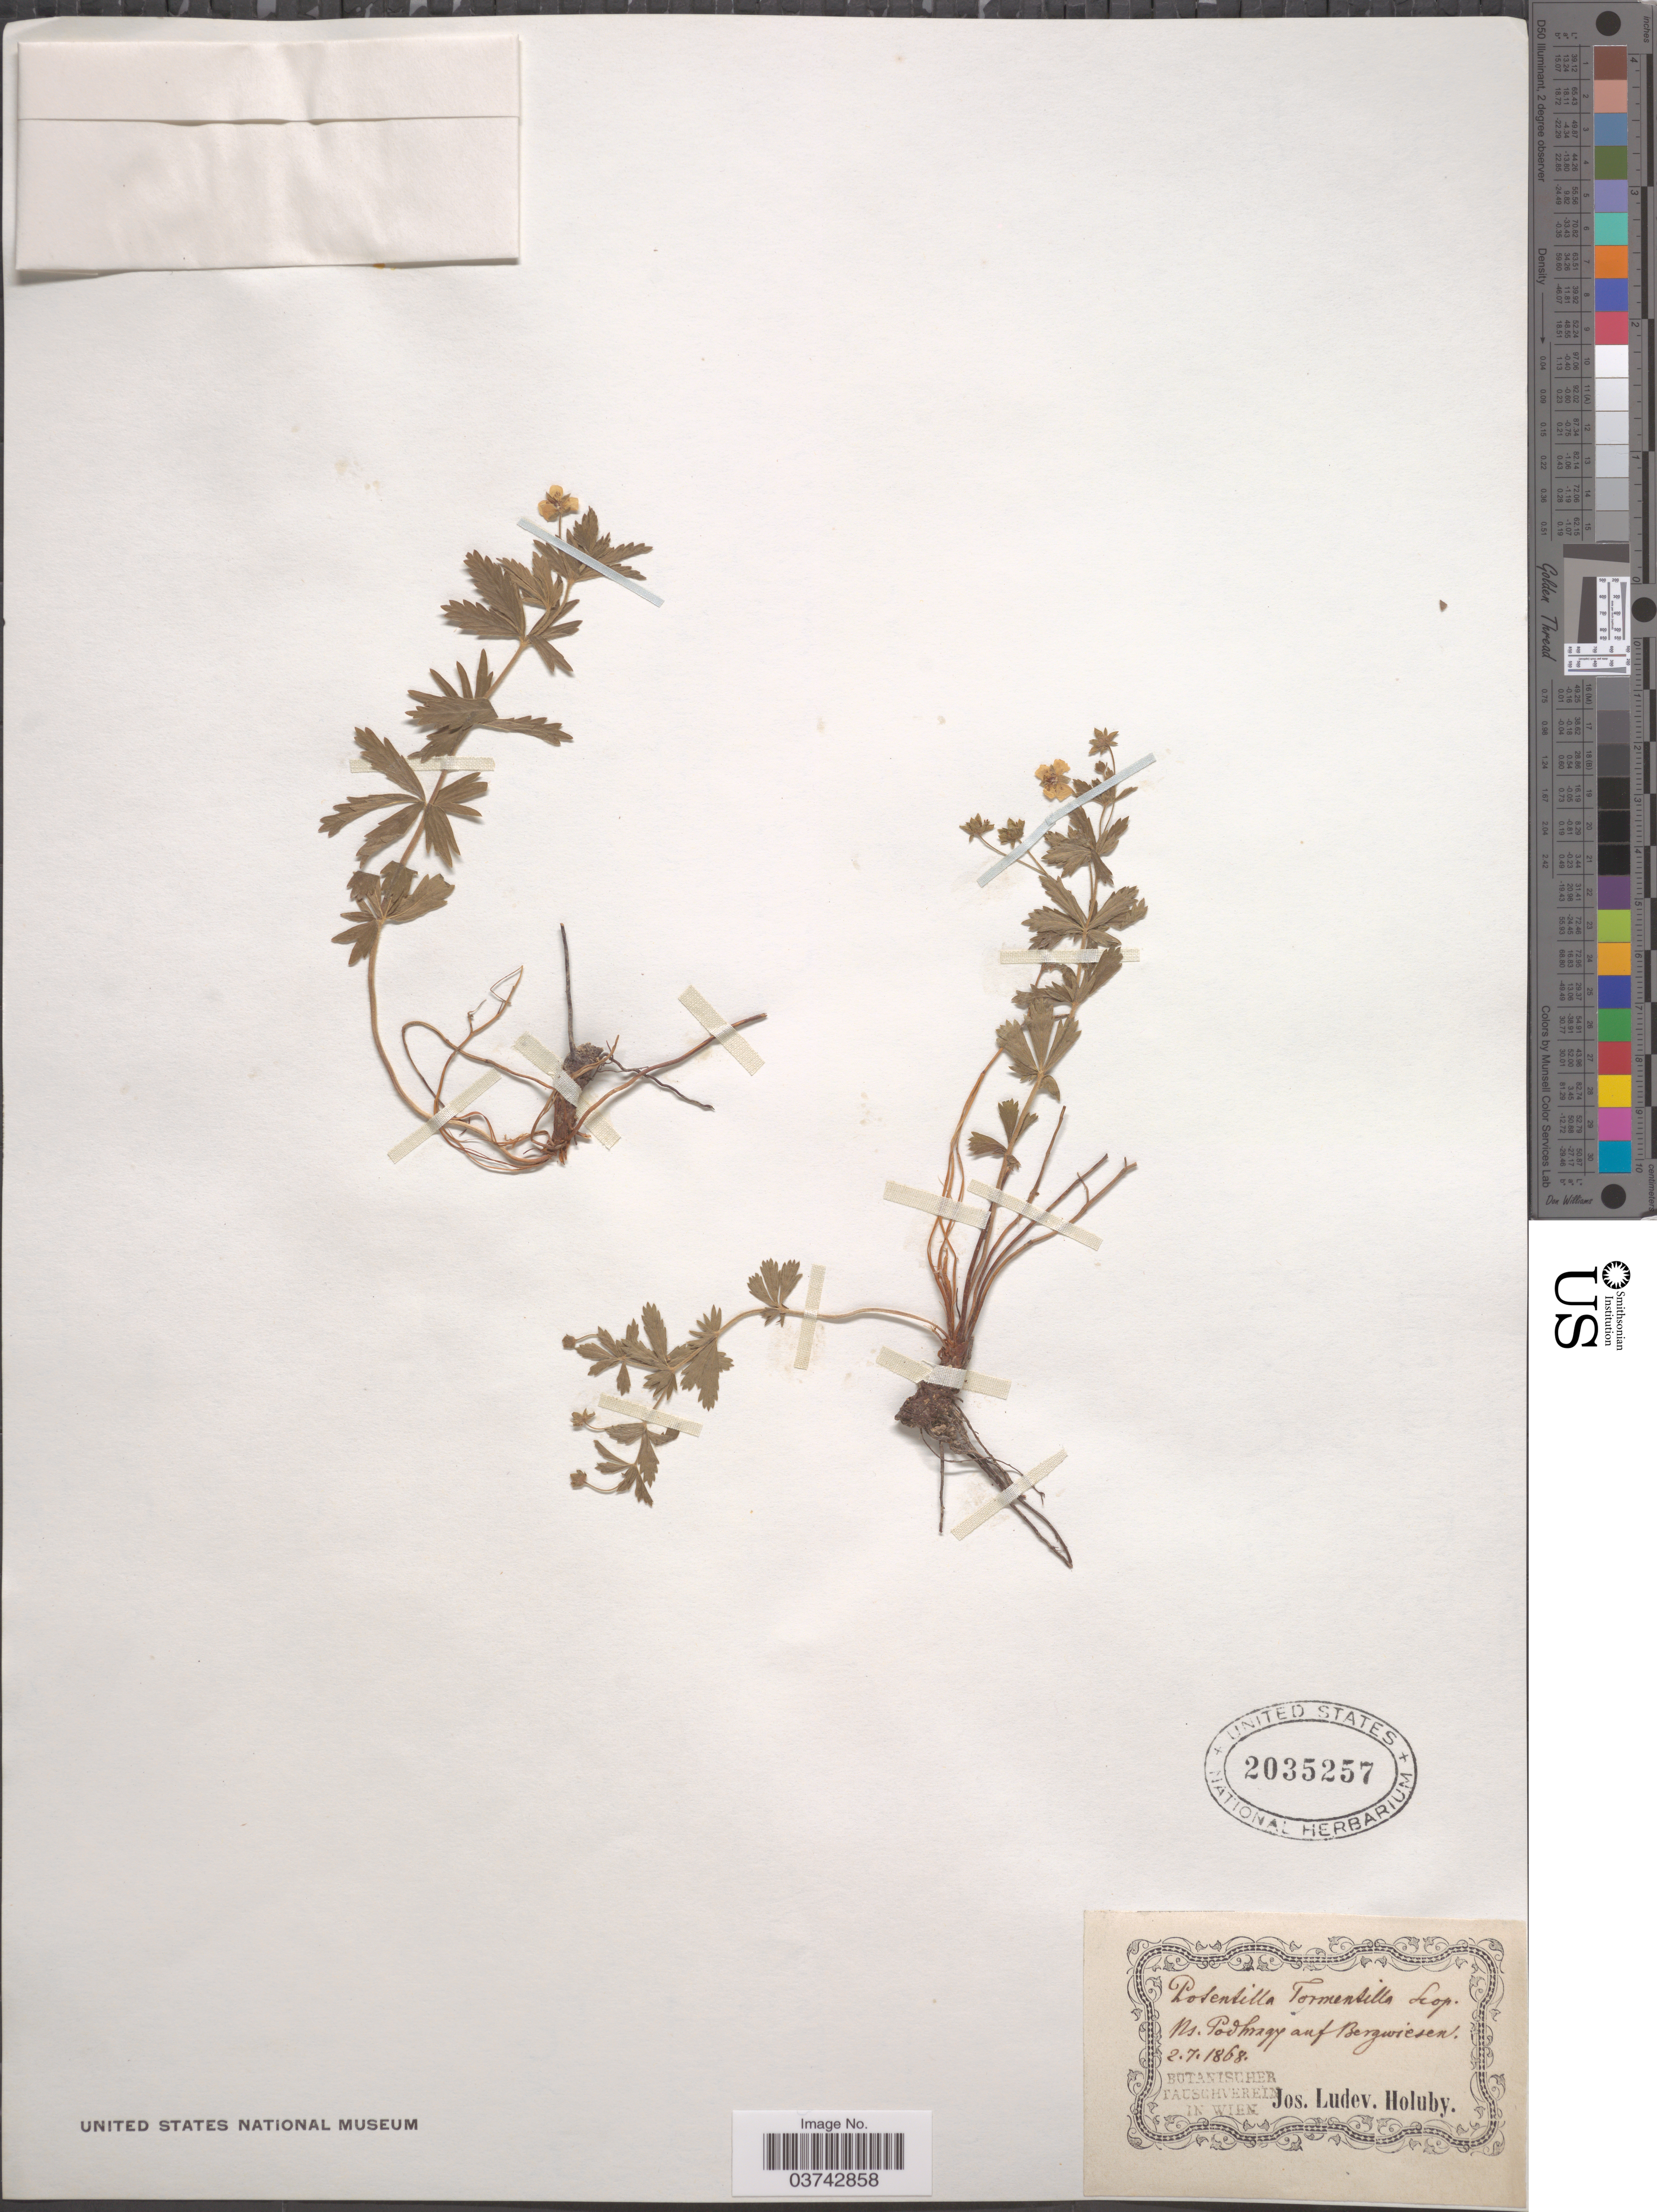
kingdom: Plantae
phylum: Tracheophyta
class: Magnoliopsida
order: Rosales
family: Rosaceae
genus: Potentilla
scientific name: Potentilla tormentilla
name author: Neck.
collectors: J. Holuby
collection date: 1868-07-02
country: Slovakia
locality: Ns. Podhragy auf Bergwiesen.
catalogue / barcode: US 2035257